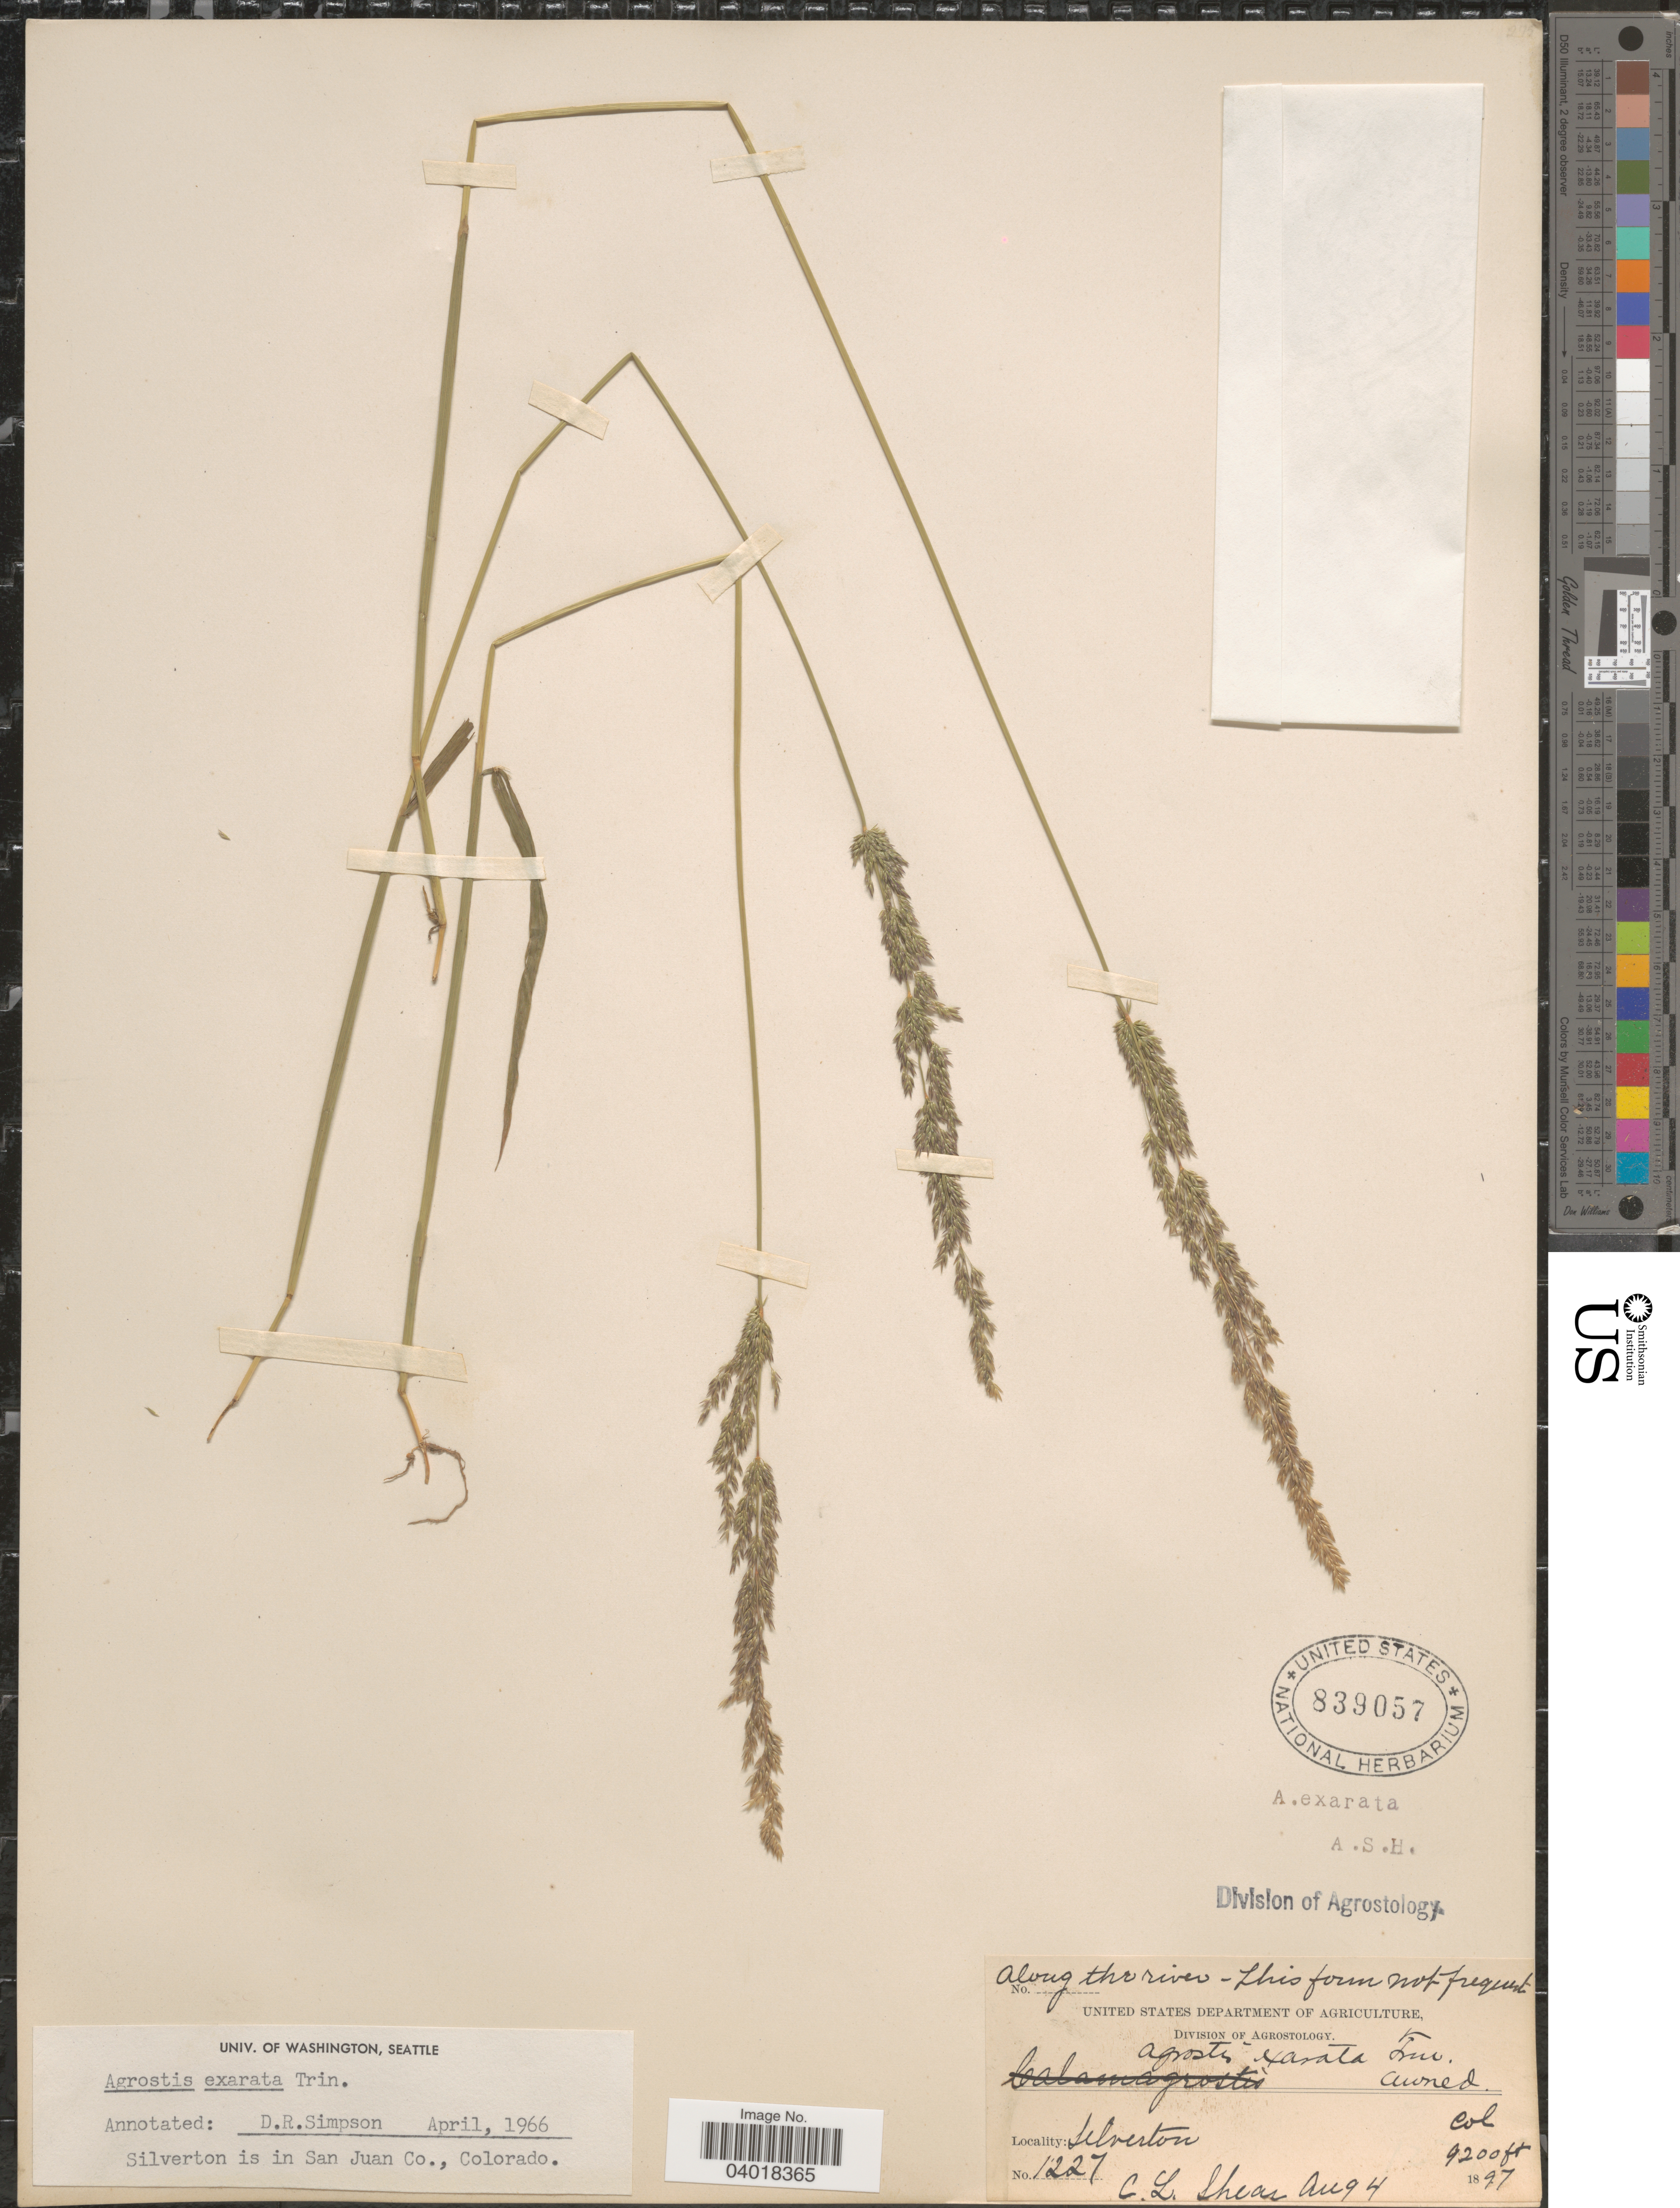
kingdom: Plantae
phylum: Tracheophyta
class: Liliopsida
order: Poales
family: Poaceae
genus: Agrostis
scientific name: Agrostis exarata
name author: Trin.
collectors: C. L. Shear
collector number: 1227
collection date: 1897-08-04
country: United States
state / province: Colorado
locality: Silverton.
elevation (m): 2804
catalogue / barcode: US 839057